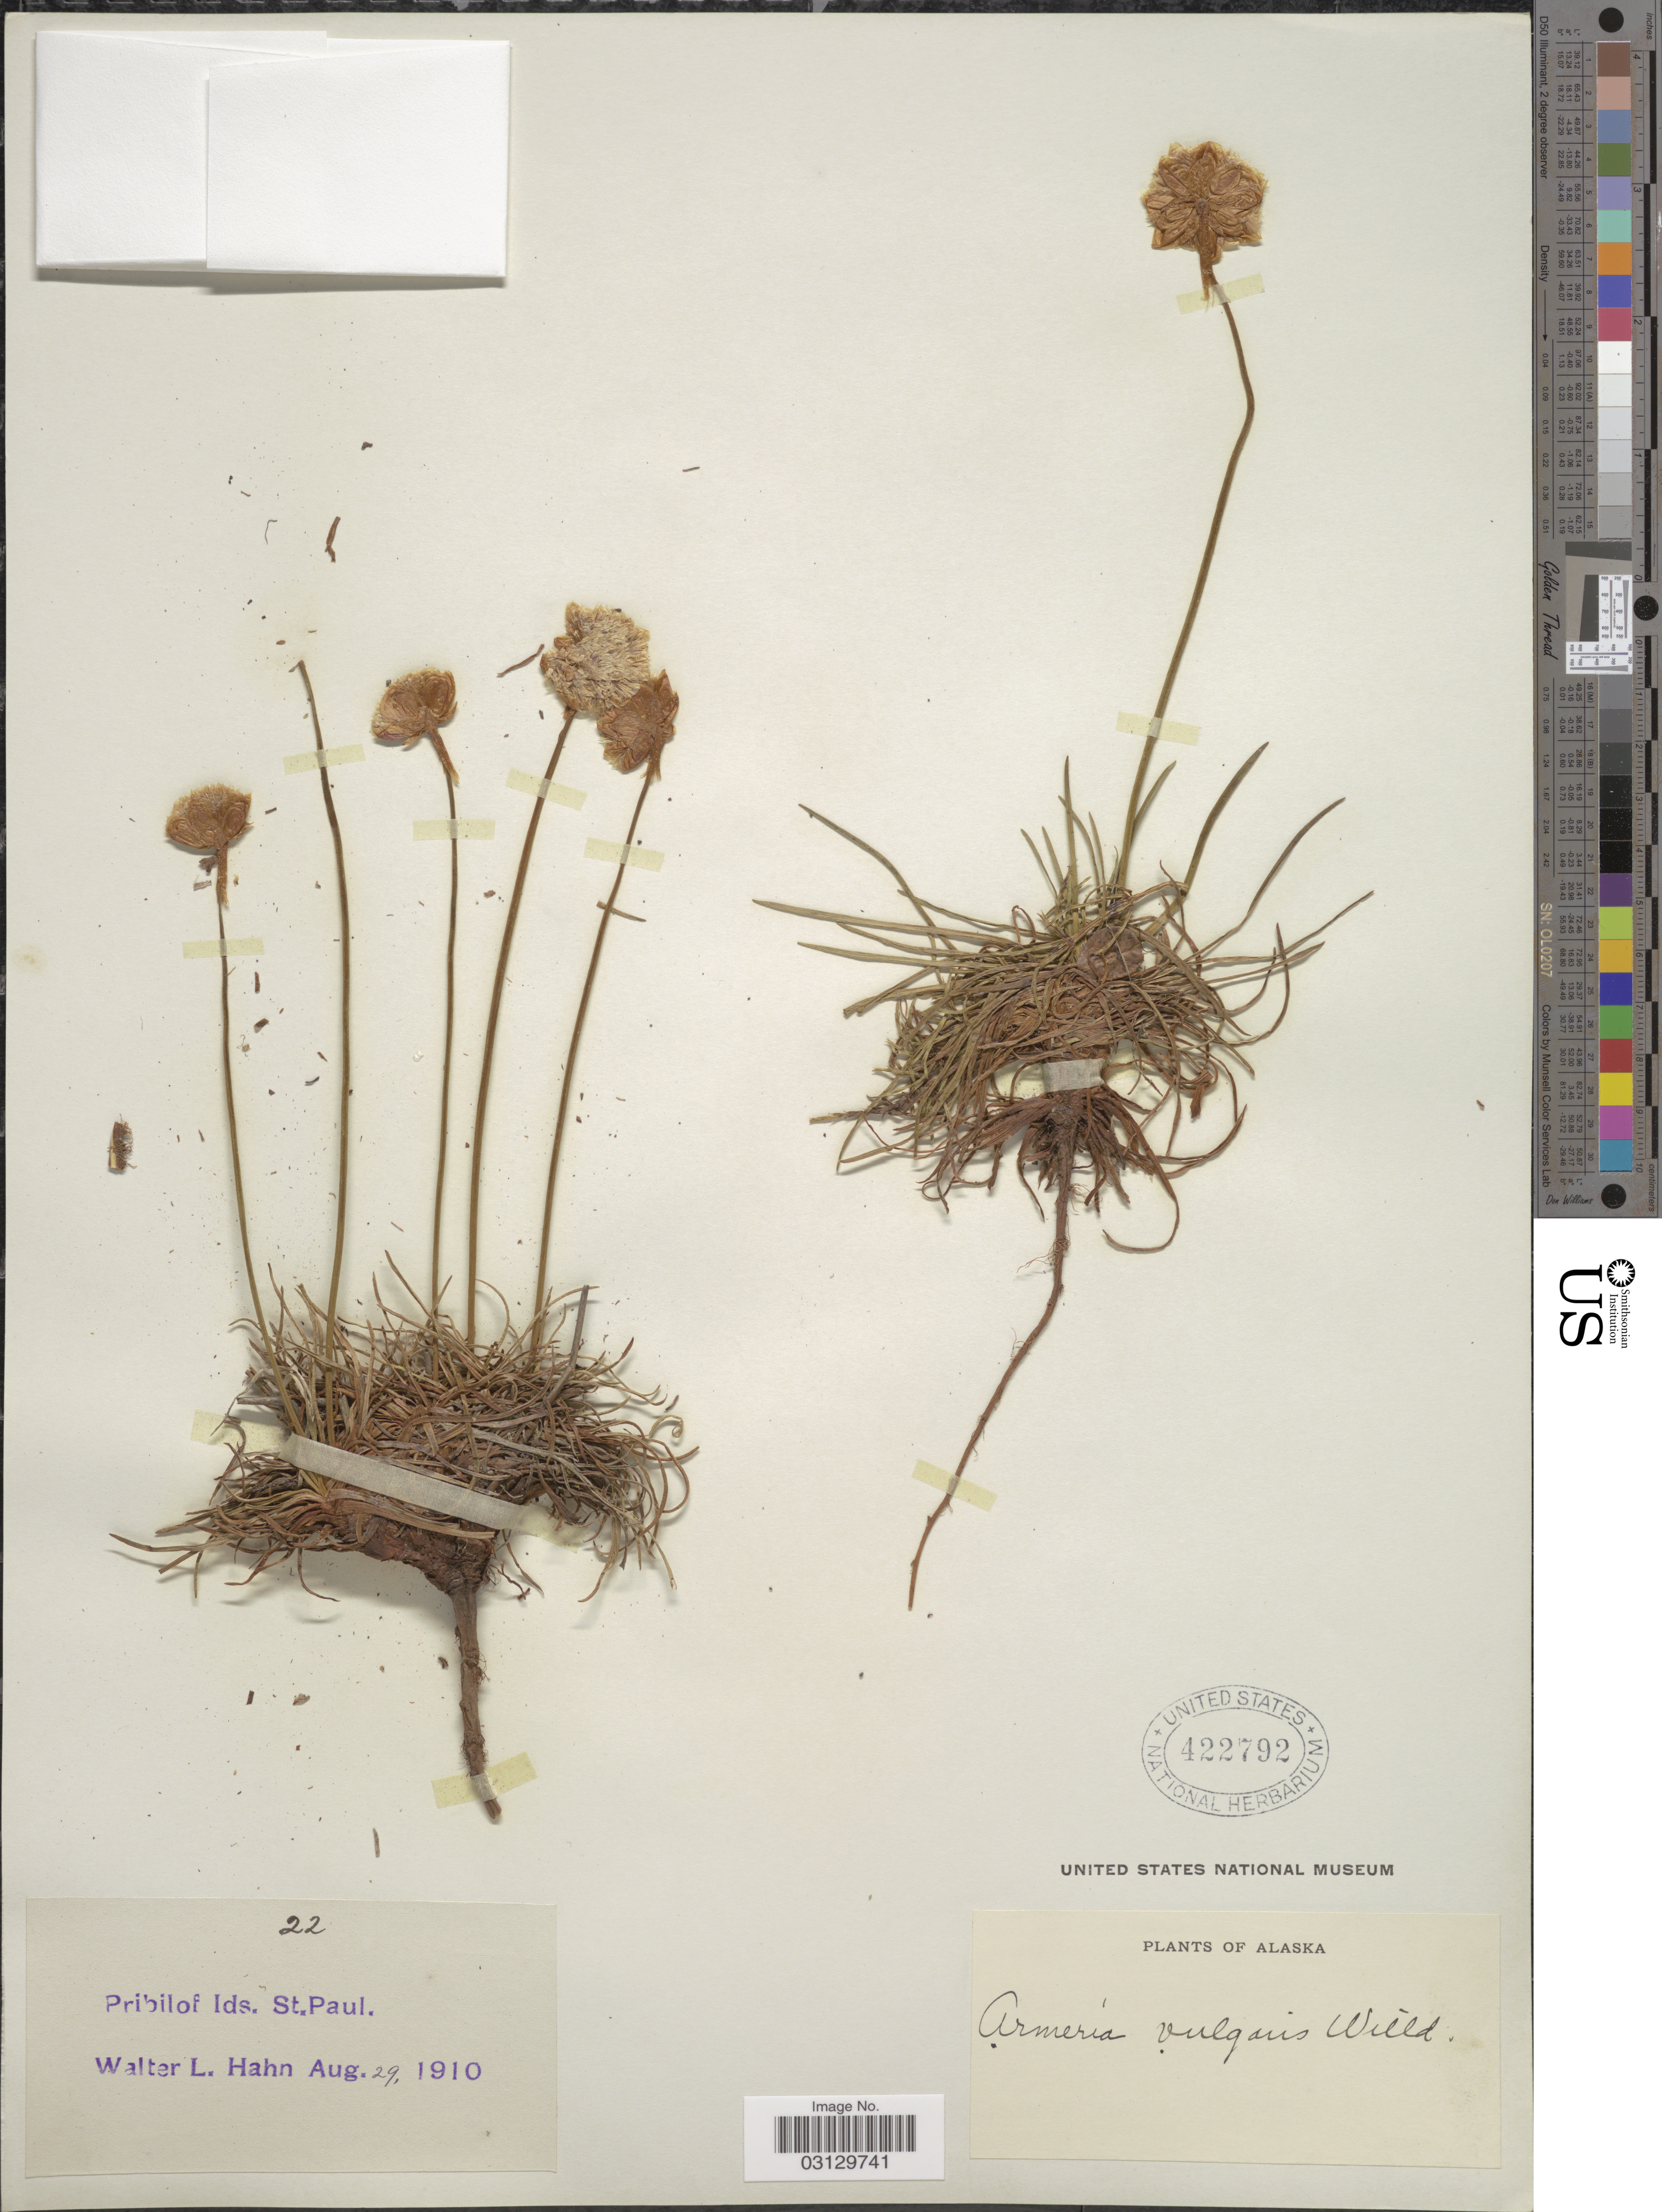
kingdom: Plantae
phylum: Tracheophyta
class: Magnoliopsida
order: Caryophyllales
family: Plumbaginaceae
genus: Armeria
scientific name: Armeria maritima subsp. sibirica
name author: (Turcz. ex Boiss.) Nyman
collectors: W. L. Hahn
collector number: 22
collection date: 1910-08-29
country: United States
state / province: Alaska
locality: Pribilof Ids. St. Paul.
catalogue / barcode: US 422792